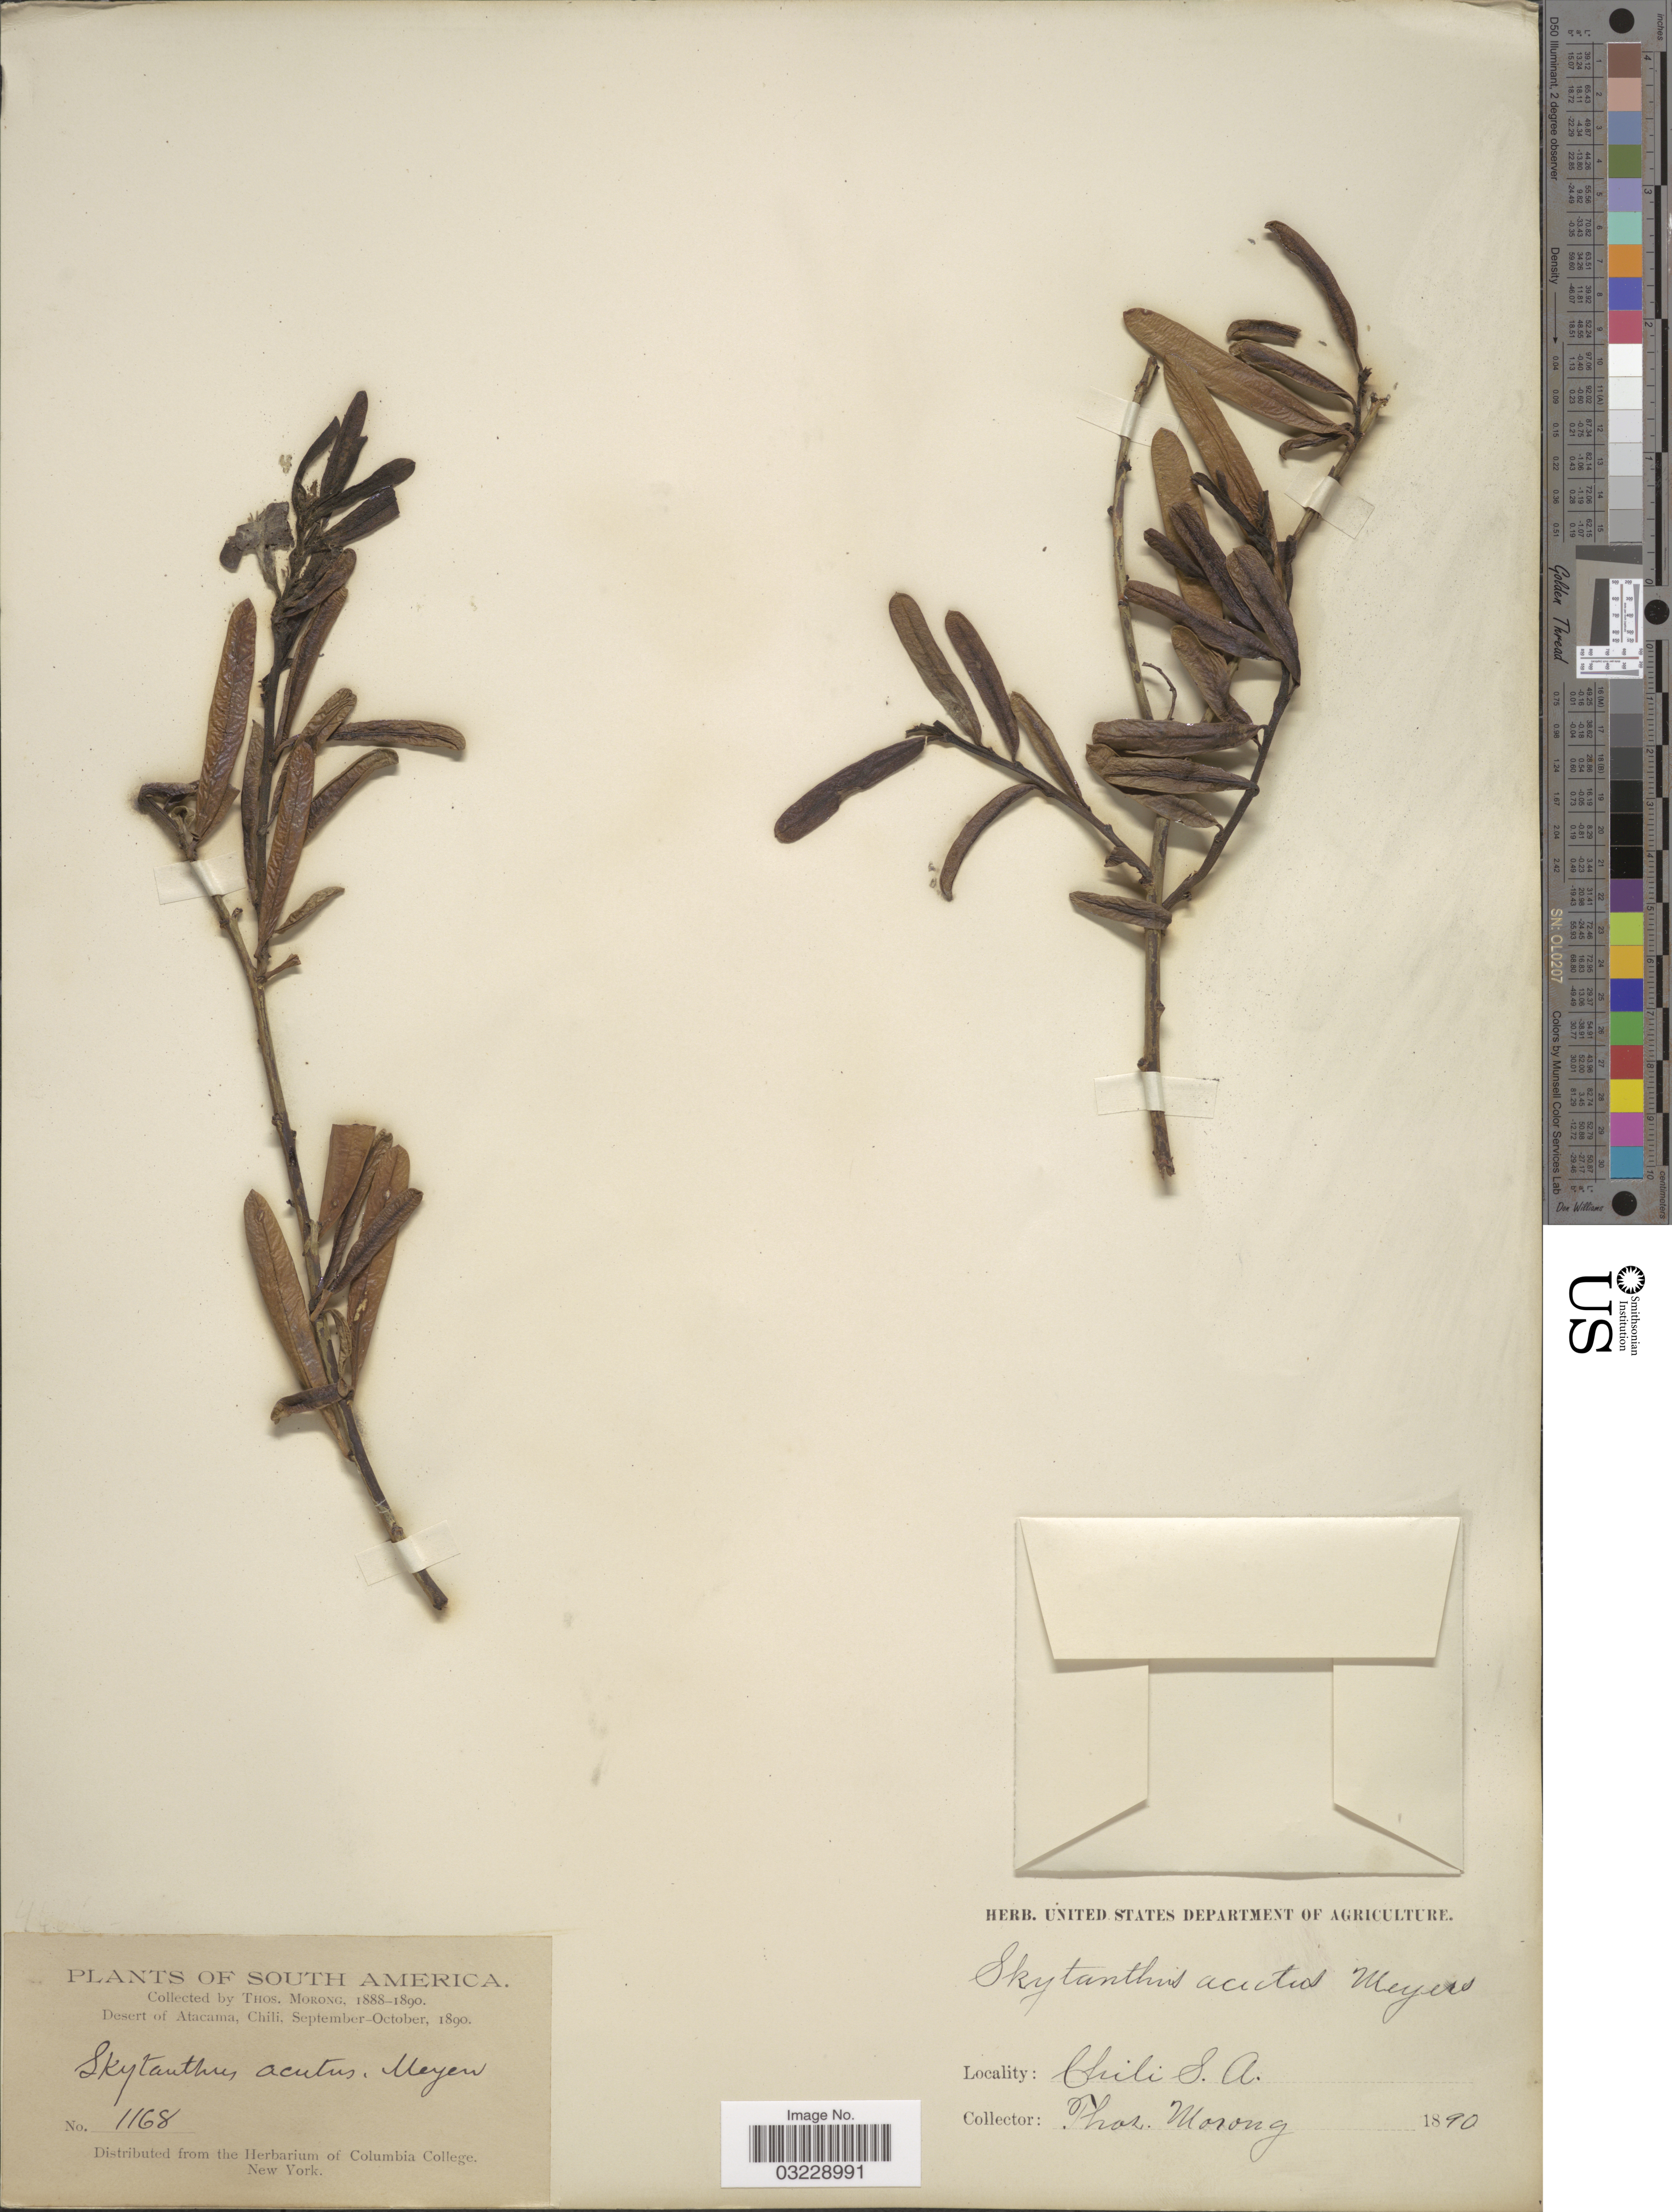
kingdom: Plantae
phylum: Tracheophyta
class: Magnoliopsida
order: Gentianales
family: Apocynaceae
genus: Skytanthus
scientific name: Skytanthus acutus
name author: Meyen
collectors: ex herb. T. Morong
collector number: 1168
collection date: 1890-09/1890-10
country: Chile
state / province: Atacama (III)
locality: Desert of Atacama.